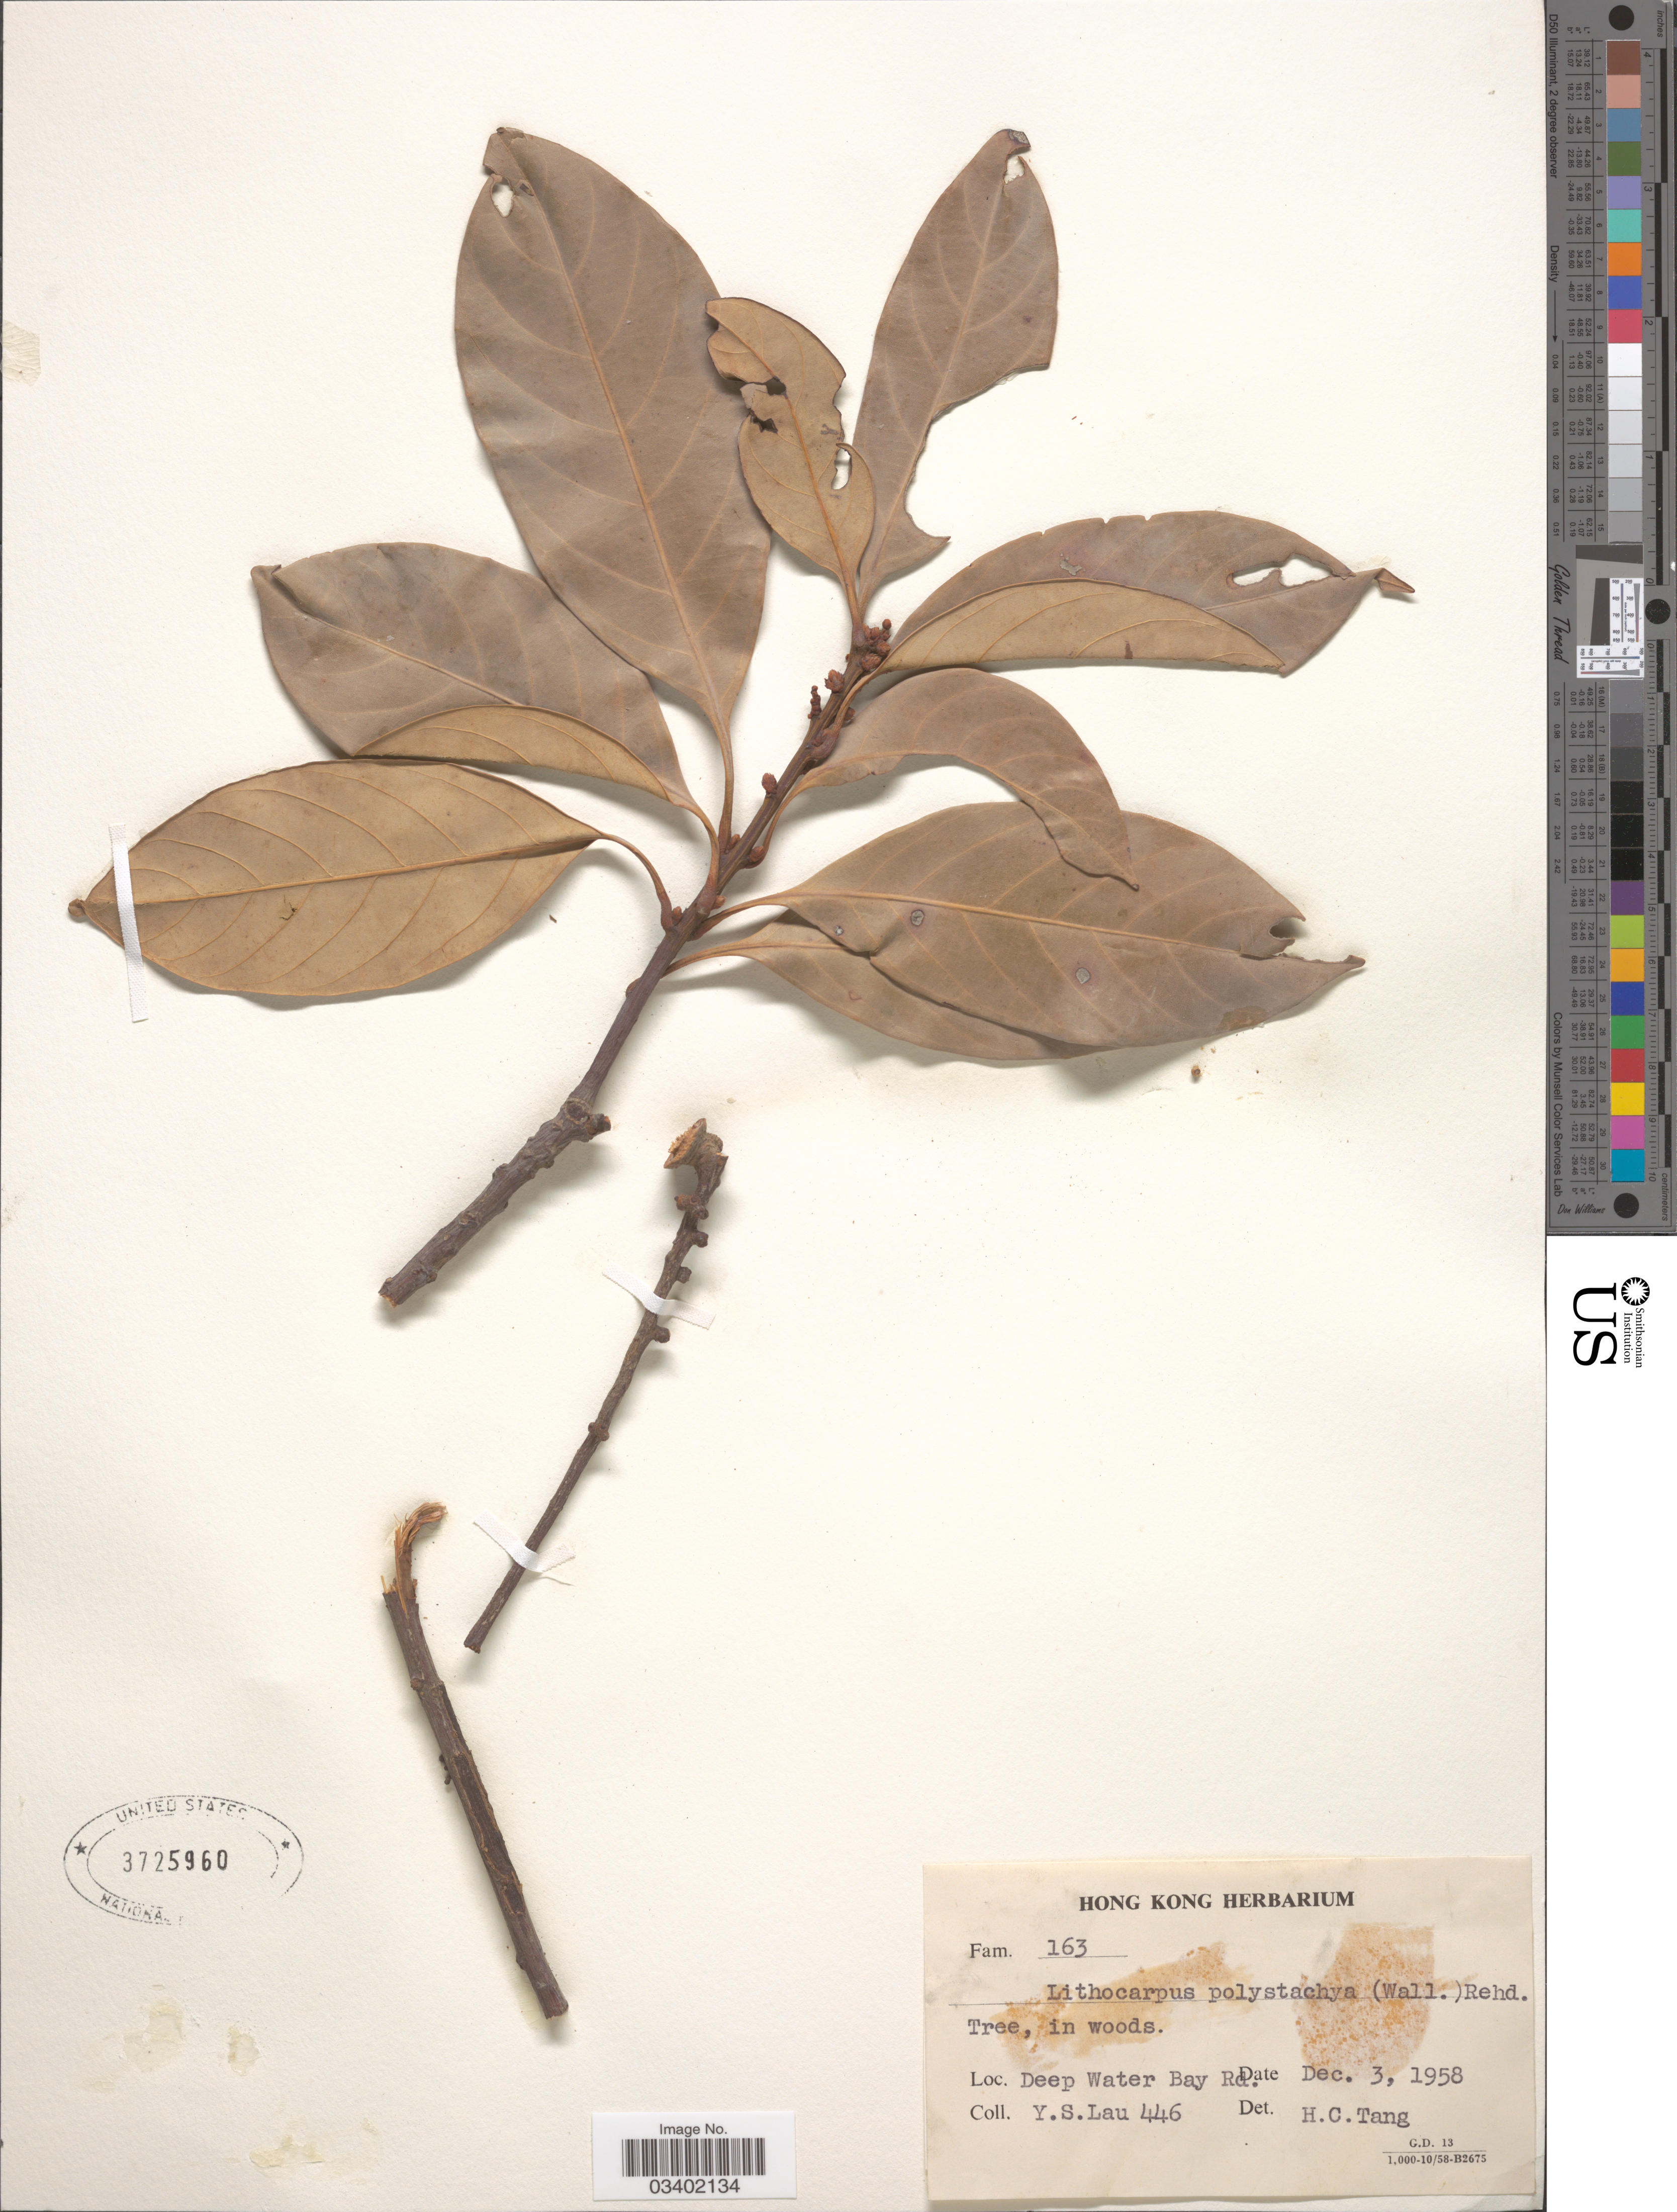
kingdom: Plantae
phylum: Tracheophyta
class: Magnoliopsida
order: Fagales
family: Fagaceae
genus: Lithocarpus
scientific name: Lithocarpus polystachyus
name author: (Wall. ex A. DC.) Rehder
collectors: S. Y. Lau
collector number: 446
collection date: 1958-12-03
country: China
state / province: Hong Kong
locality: Deep Water Bay.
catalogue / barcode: US 3725960